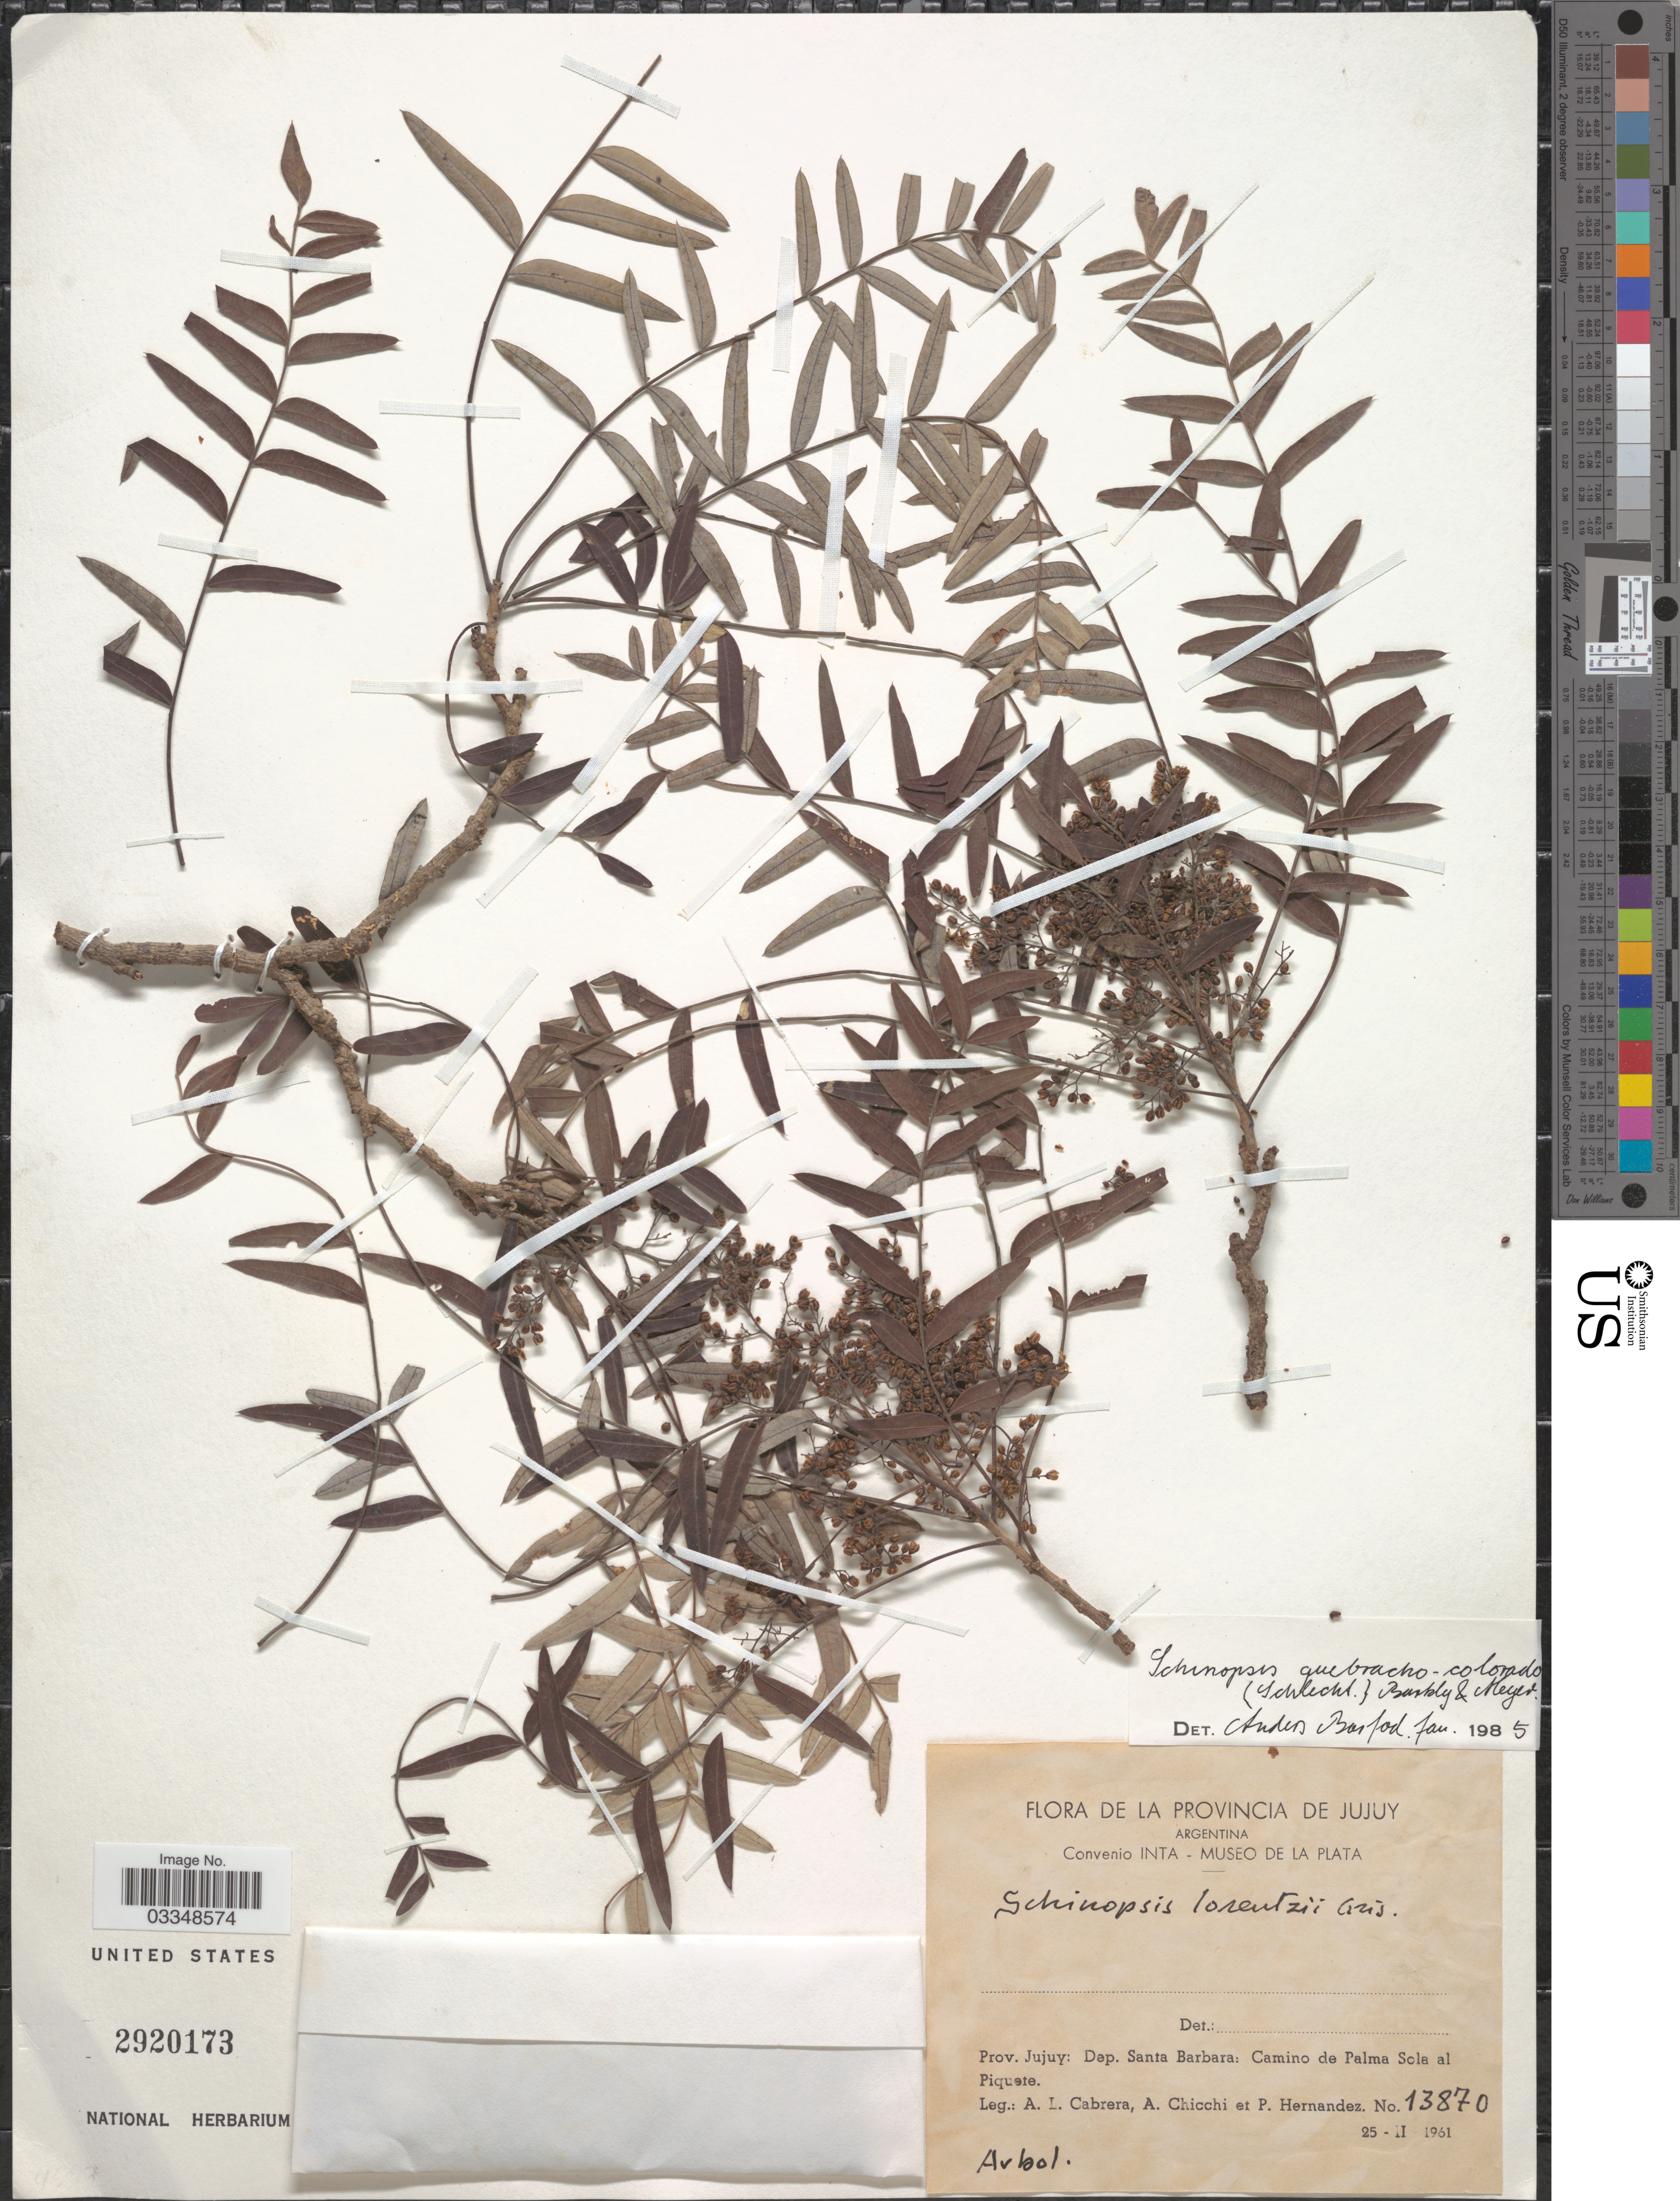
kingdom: Plantae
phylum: Tracheophyta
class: Magnoliopsida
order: Sapindales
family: Anacardiaceae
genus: Schinopsis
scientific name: Schinopsis quebracho-colorado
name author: F.A. Barkley & T. Mey.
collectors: A. L. Cabrera, A. Chicchi & P. Hernandez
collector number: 13870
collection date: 1961-02-25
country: Argentina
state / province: Jujuy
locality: Dep. Santa Barbara: Camino de Palma Sola al Piquete.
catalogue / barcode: US 2920173